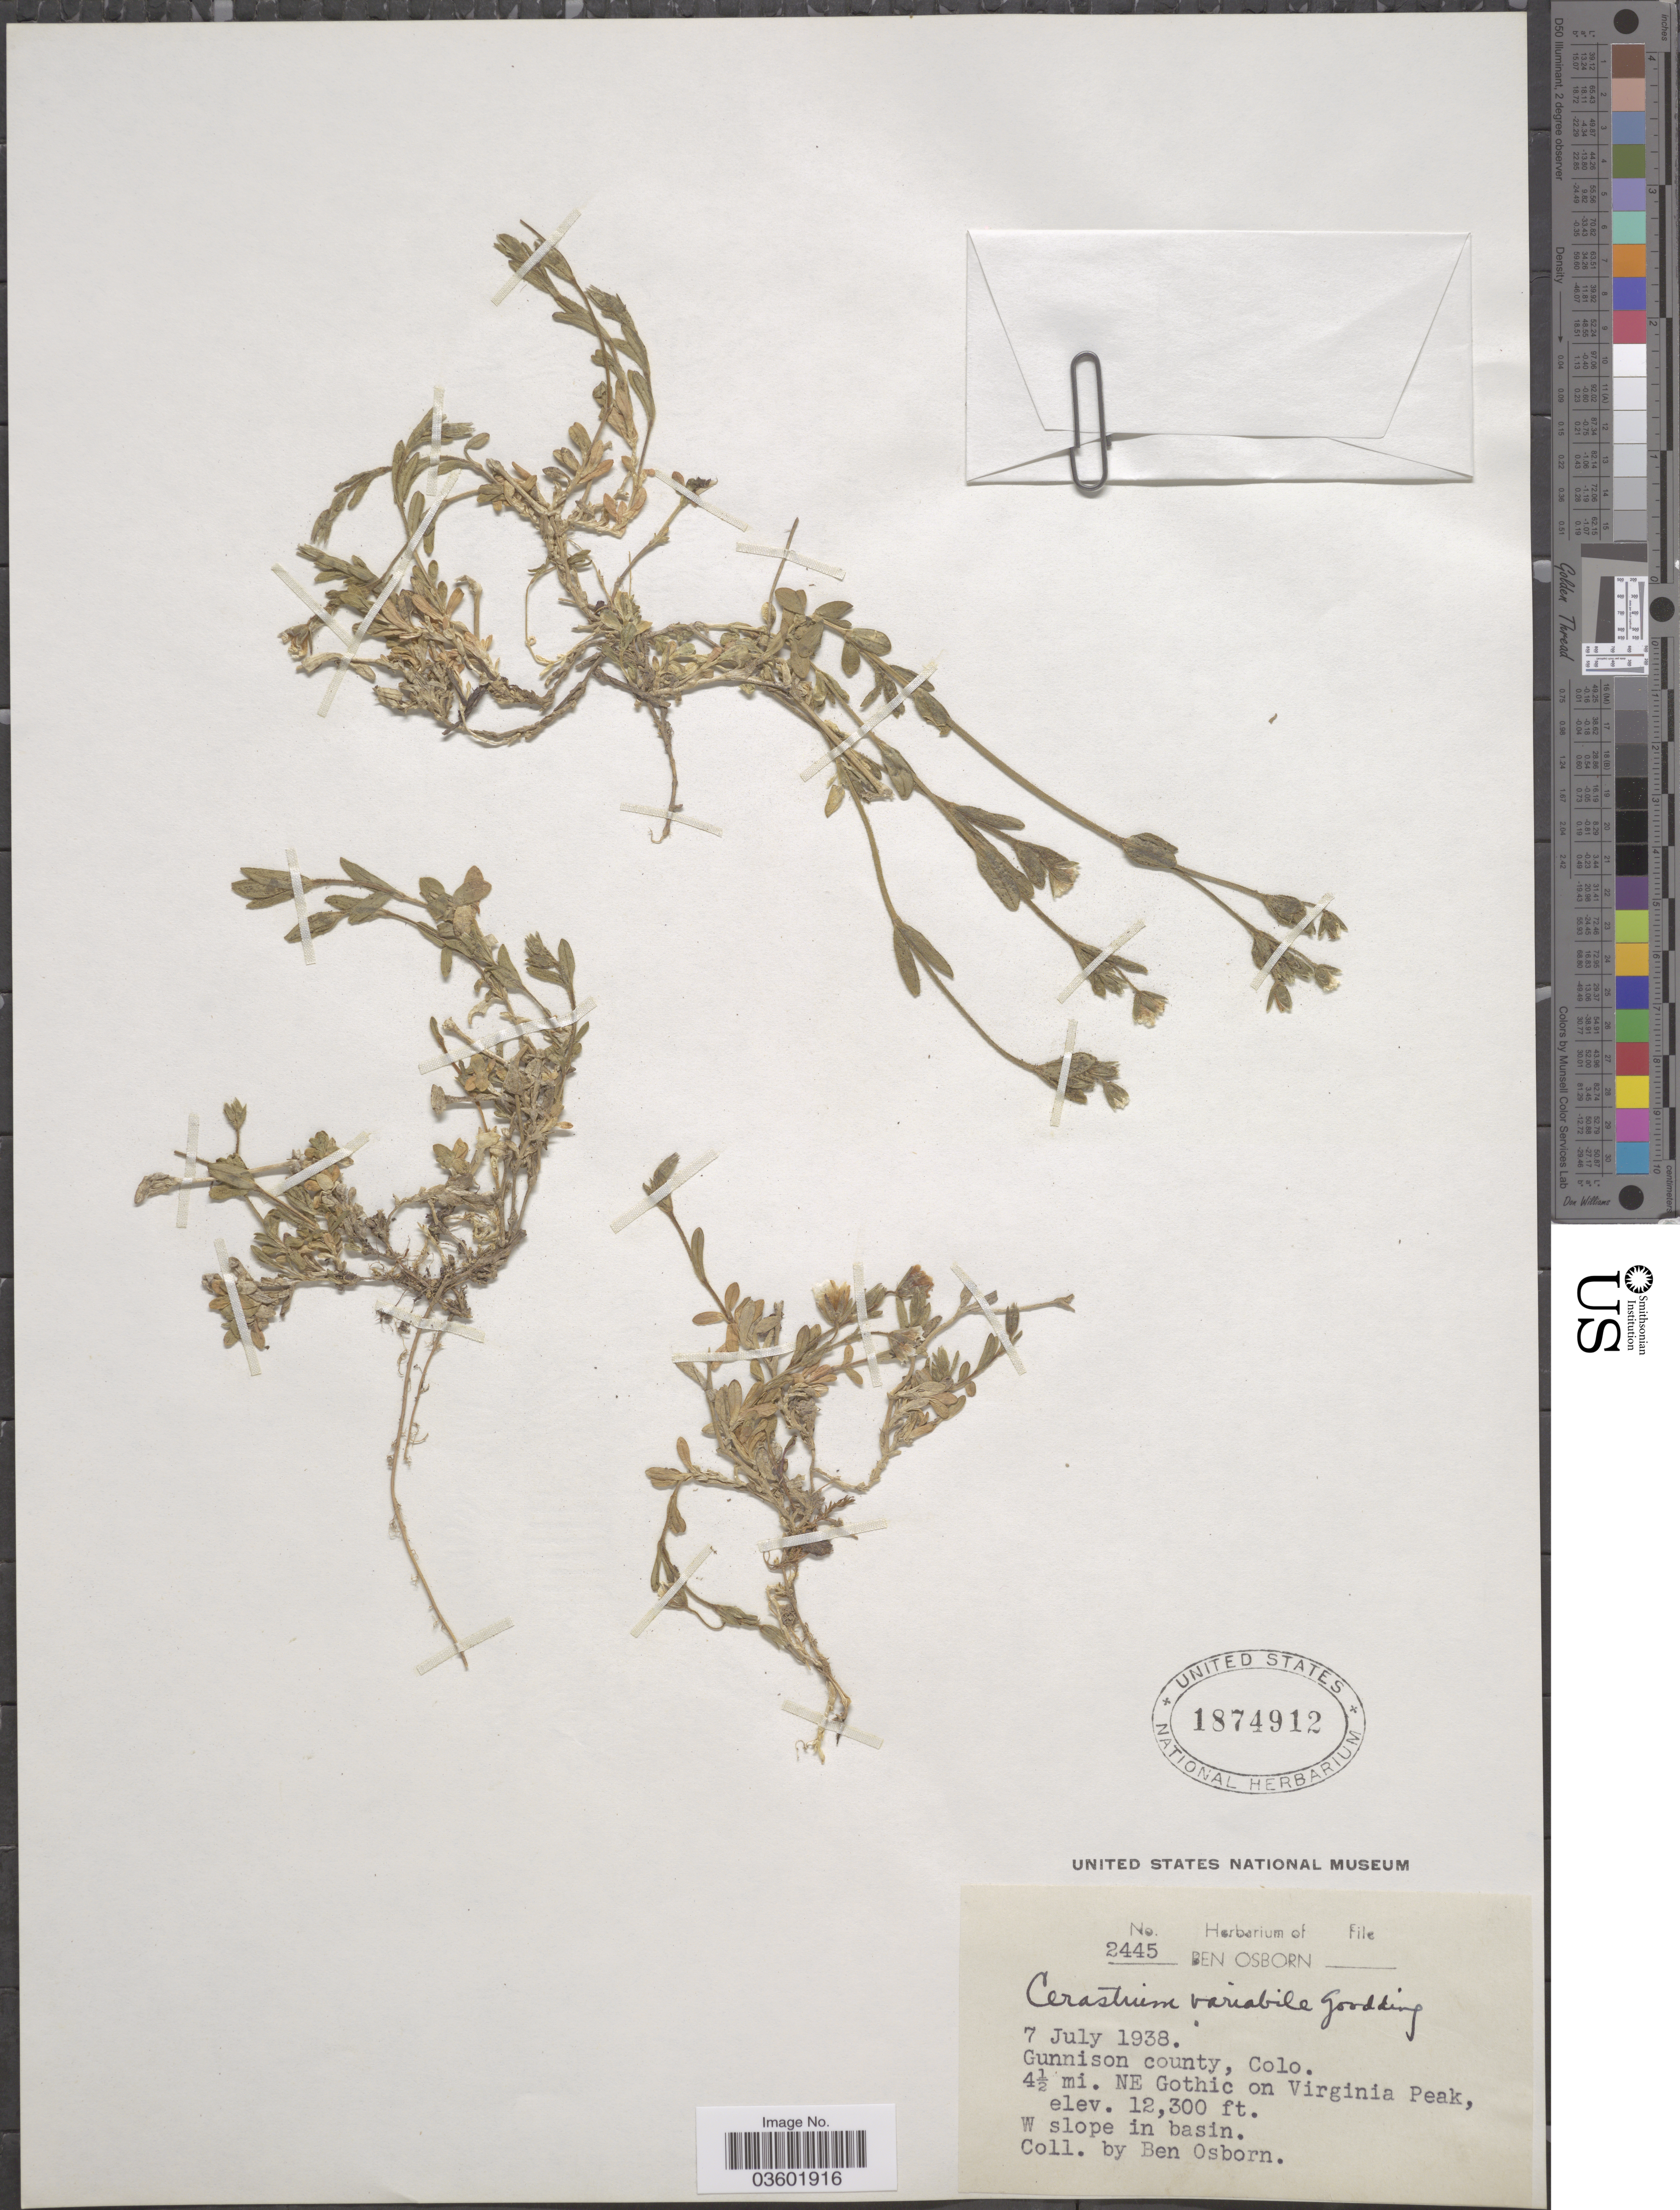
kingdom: Plantae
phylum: Tracheophyta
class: Magnoliopsida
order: Caryophyllales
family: Caryophyllaceae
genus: Cerastium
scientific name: Cerastium variabile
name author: Goodd.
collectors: B. Osborn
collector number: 2445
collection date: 1938-07-07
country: United States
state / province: Colorado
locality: Gunnison county. 4½ mi. NE Gothic on Virginia Peak.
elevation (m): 3749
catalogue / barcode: US 1874912